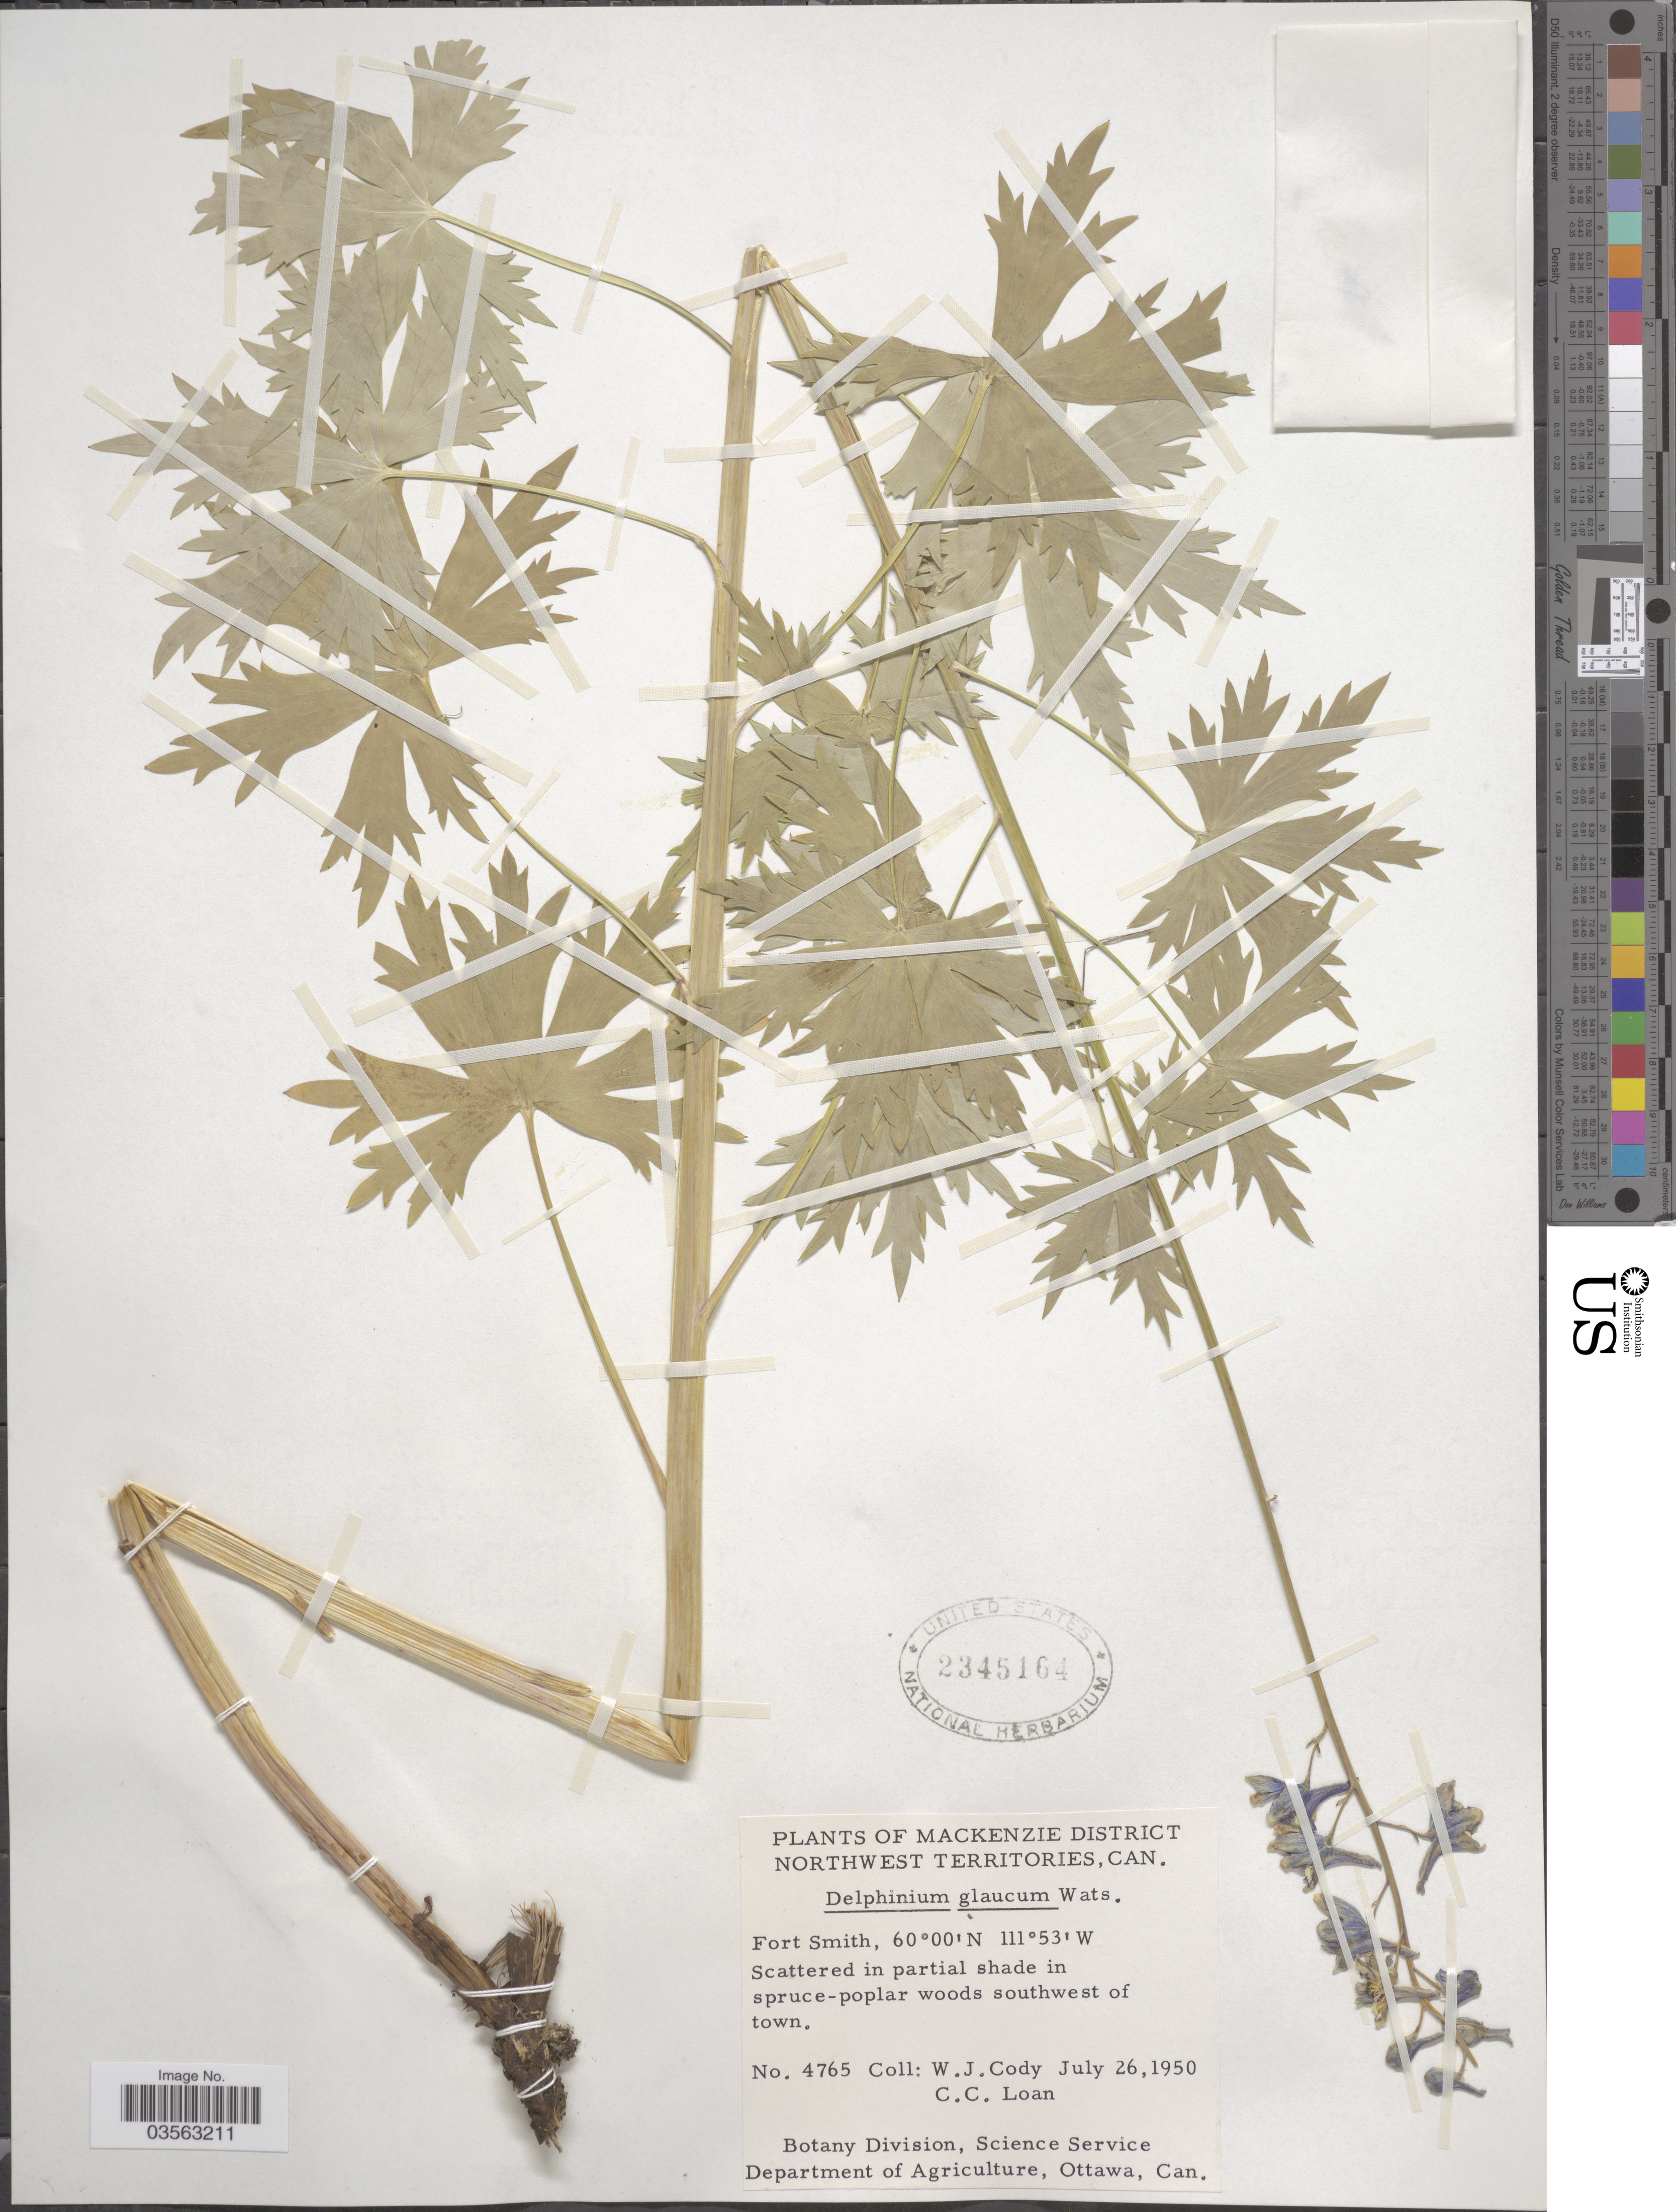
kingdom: Plantae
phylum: Tracheophyta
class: Magnoliopsida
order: Ranunculales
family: Ranunculaceae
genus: Delphinium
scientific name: Delphinium glaucum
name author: S. Watson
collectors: W. Cody & C. Loan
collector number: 4765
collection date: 1950-07-26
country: Canada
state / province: Northwest Territories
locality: Mackenzie District. Fort Smith.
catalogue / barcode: US 2345164